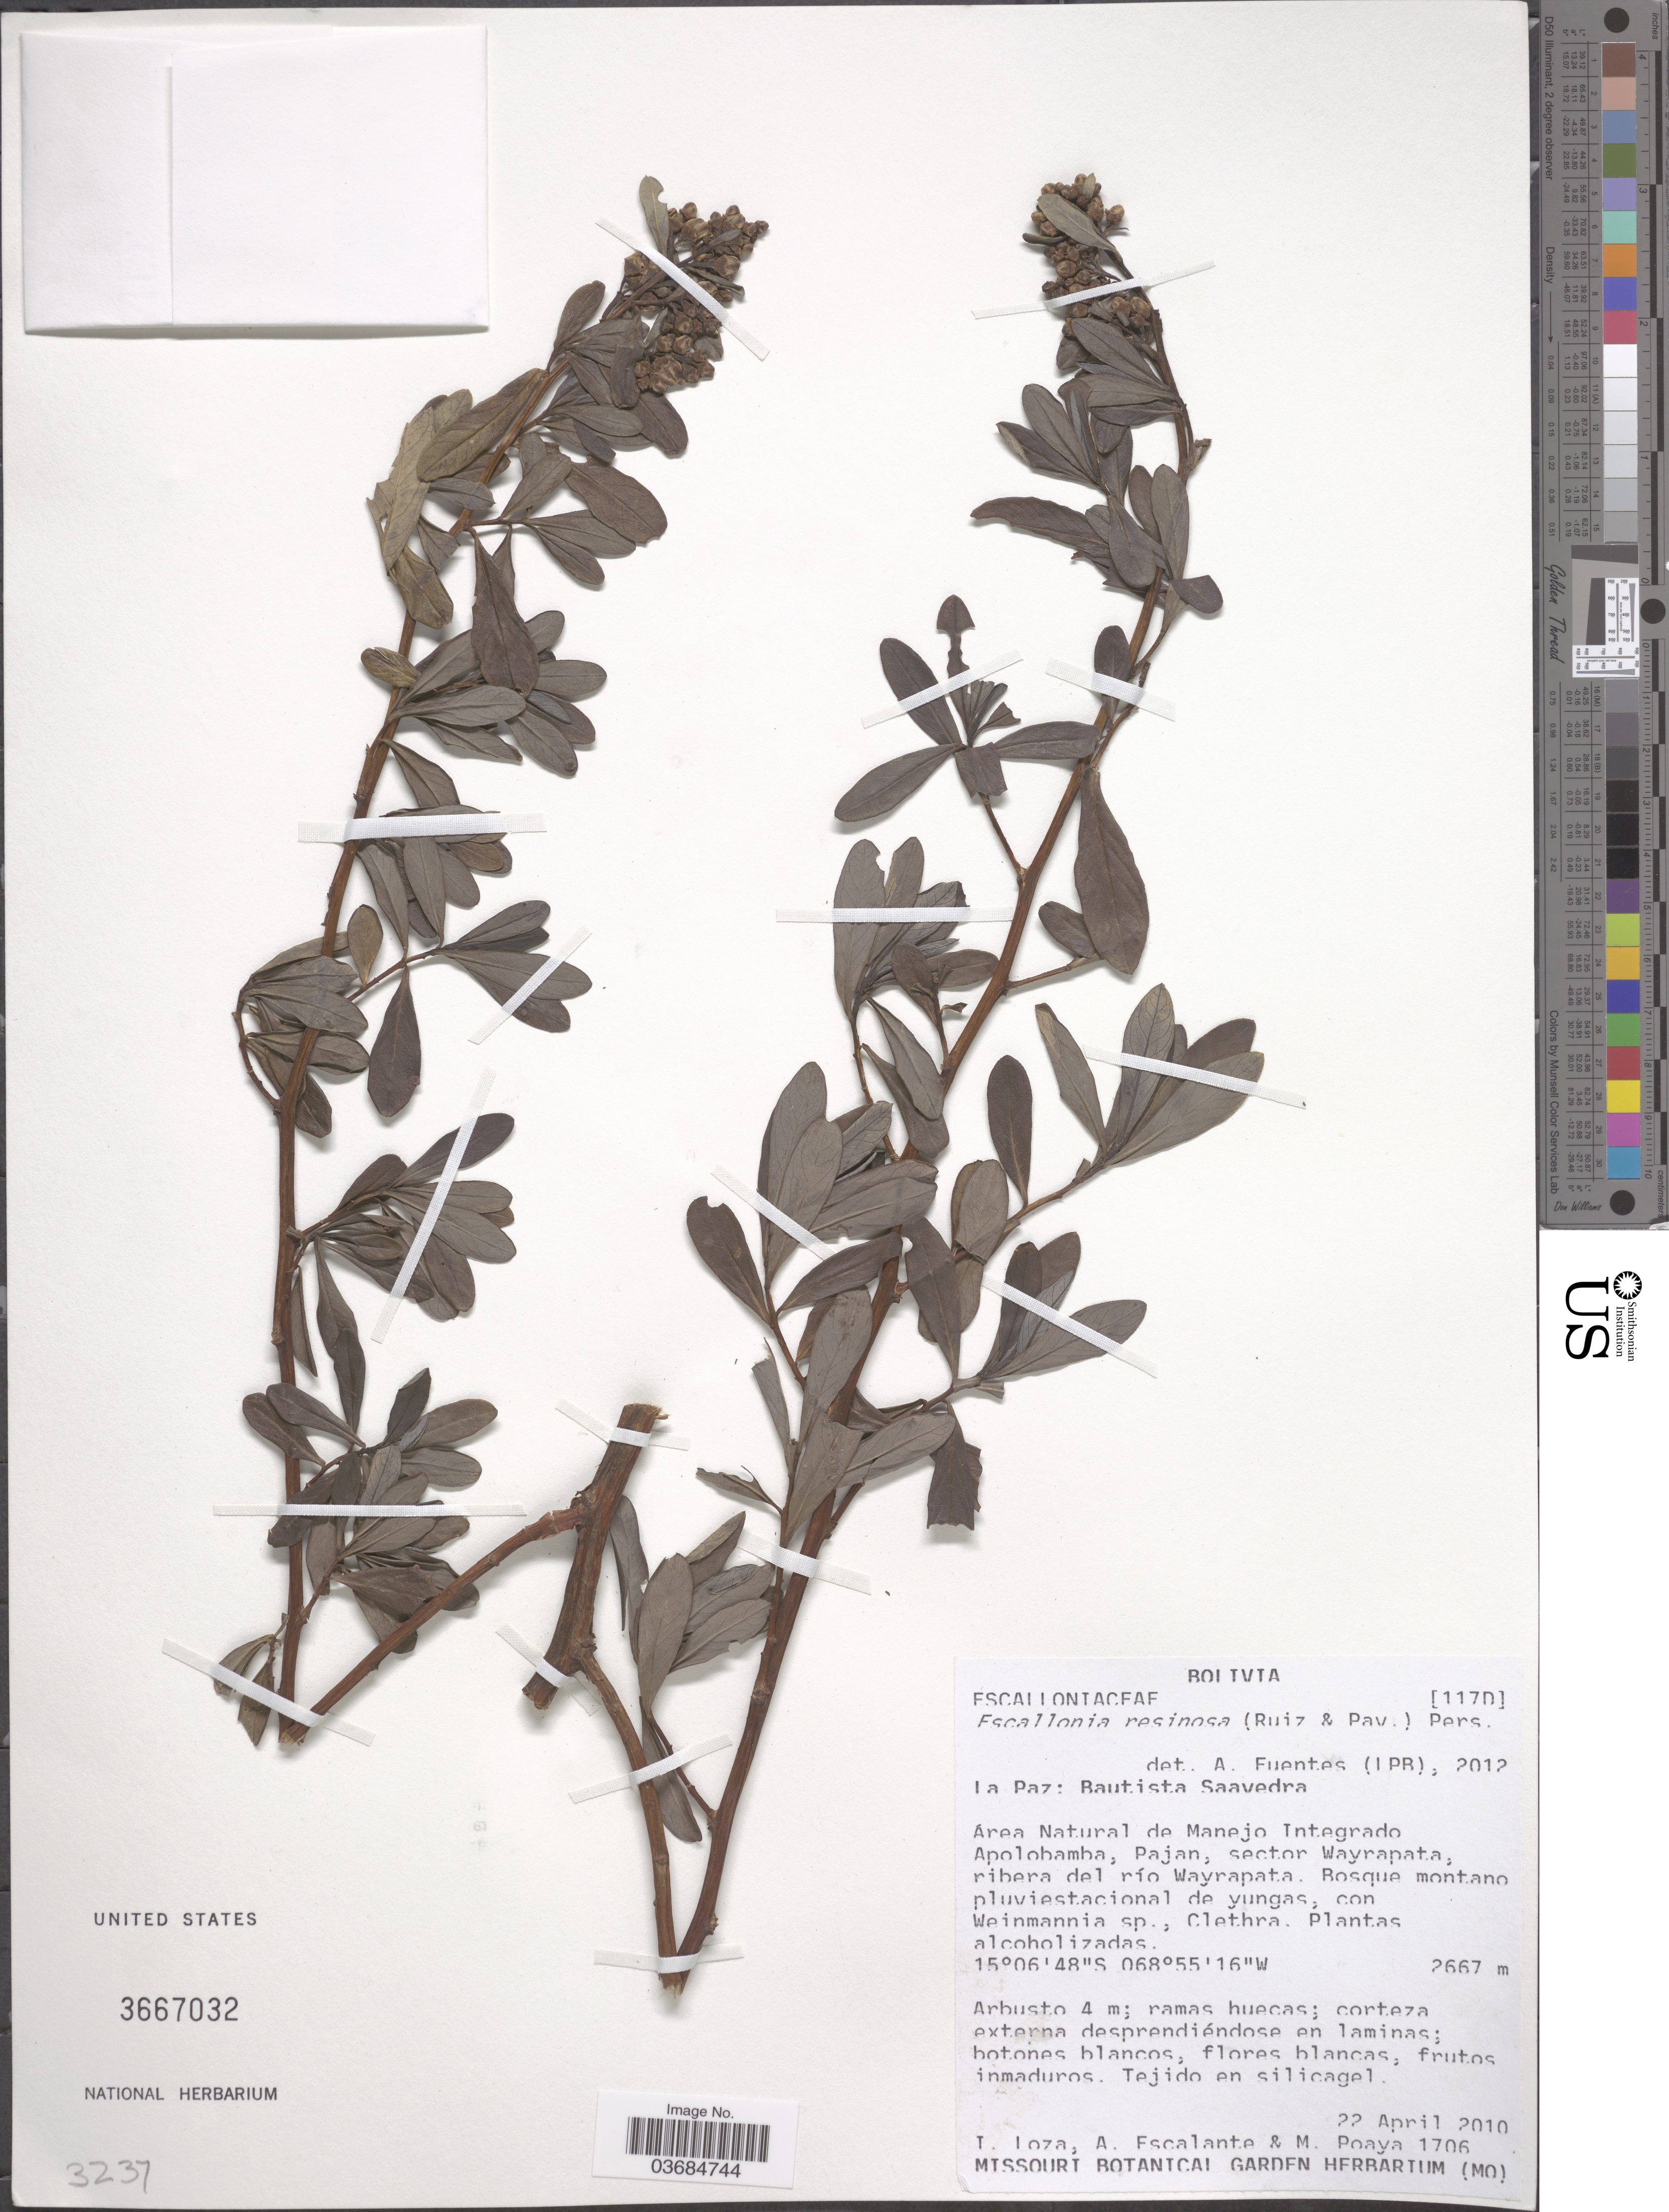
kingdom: Plantae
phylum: Tracheophyta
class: Magnoliopsida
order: Escalloniales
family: Escalloniaceae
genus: Escallonia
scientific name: Escallonia resinosa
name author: (Ruiz & Pav.) Pers.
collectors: I. Loza, A. Escalante & M. Poaya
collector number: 1706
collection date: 2010-04-22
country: Bolivia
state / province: La Paz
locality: Bautista Saavedra. Área Natural de Manejo Integrado Apolobamba, Pajan, sector Wayrapata, ribera del río Wayrapata.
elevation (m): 2667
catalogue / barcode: US 3667032